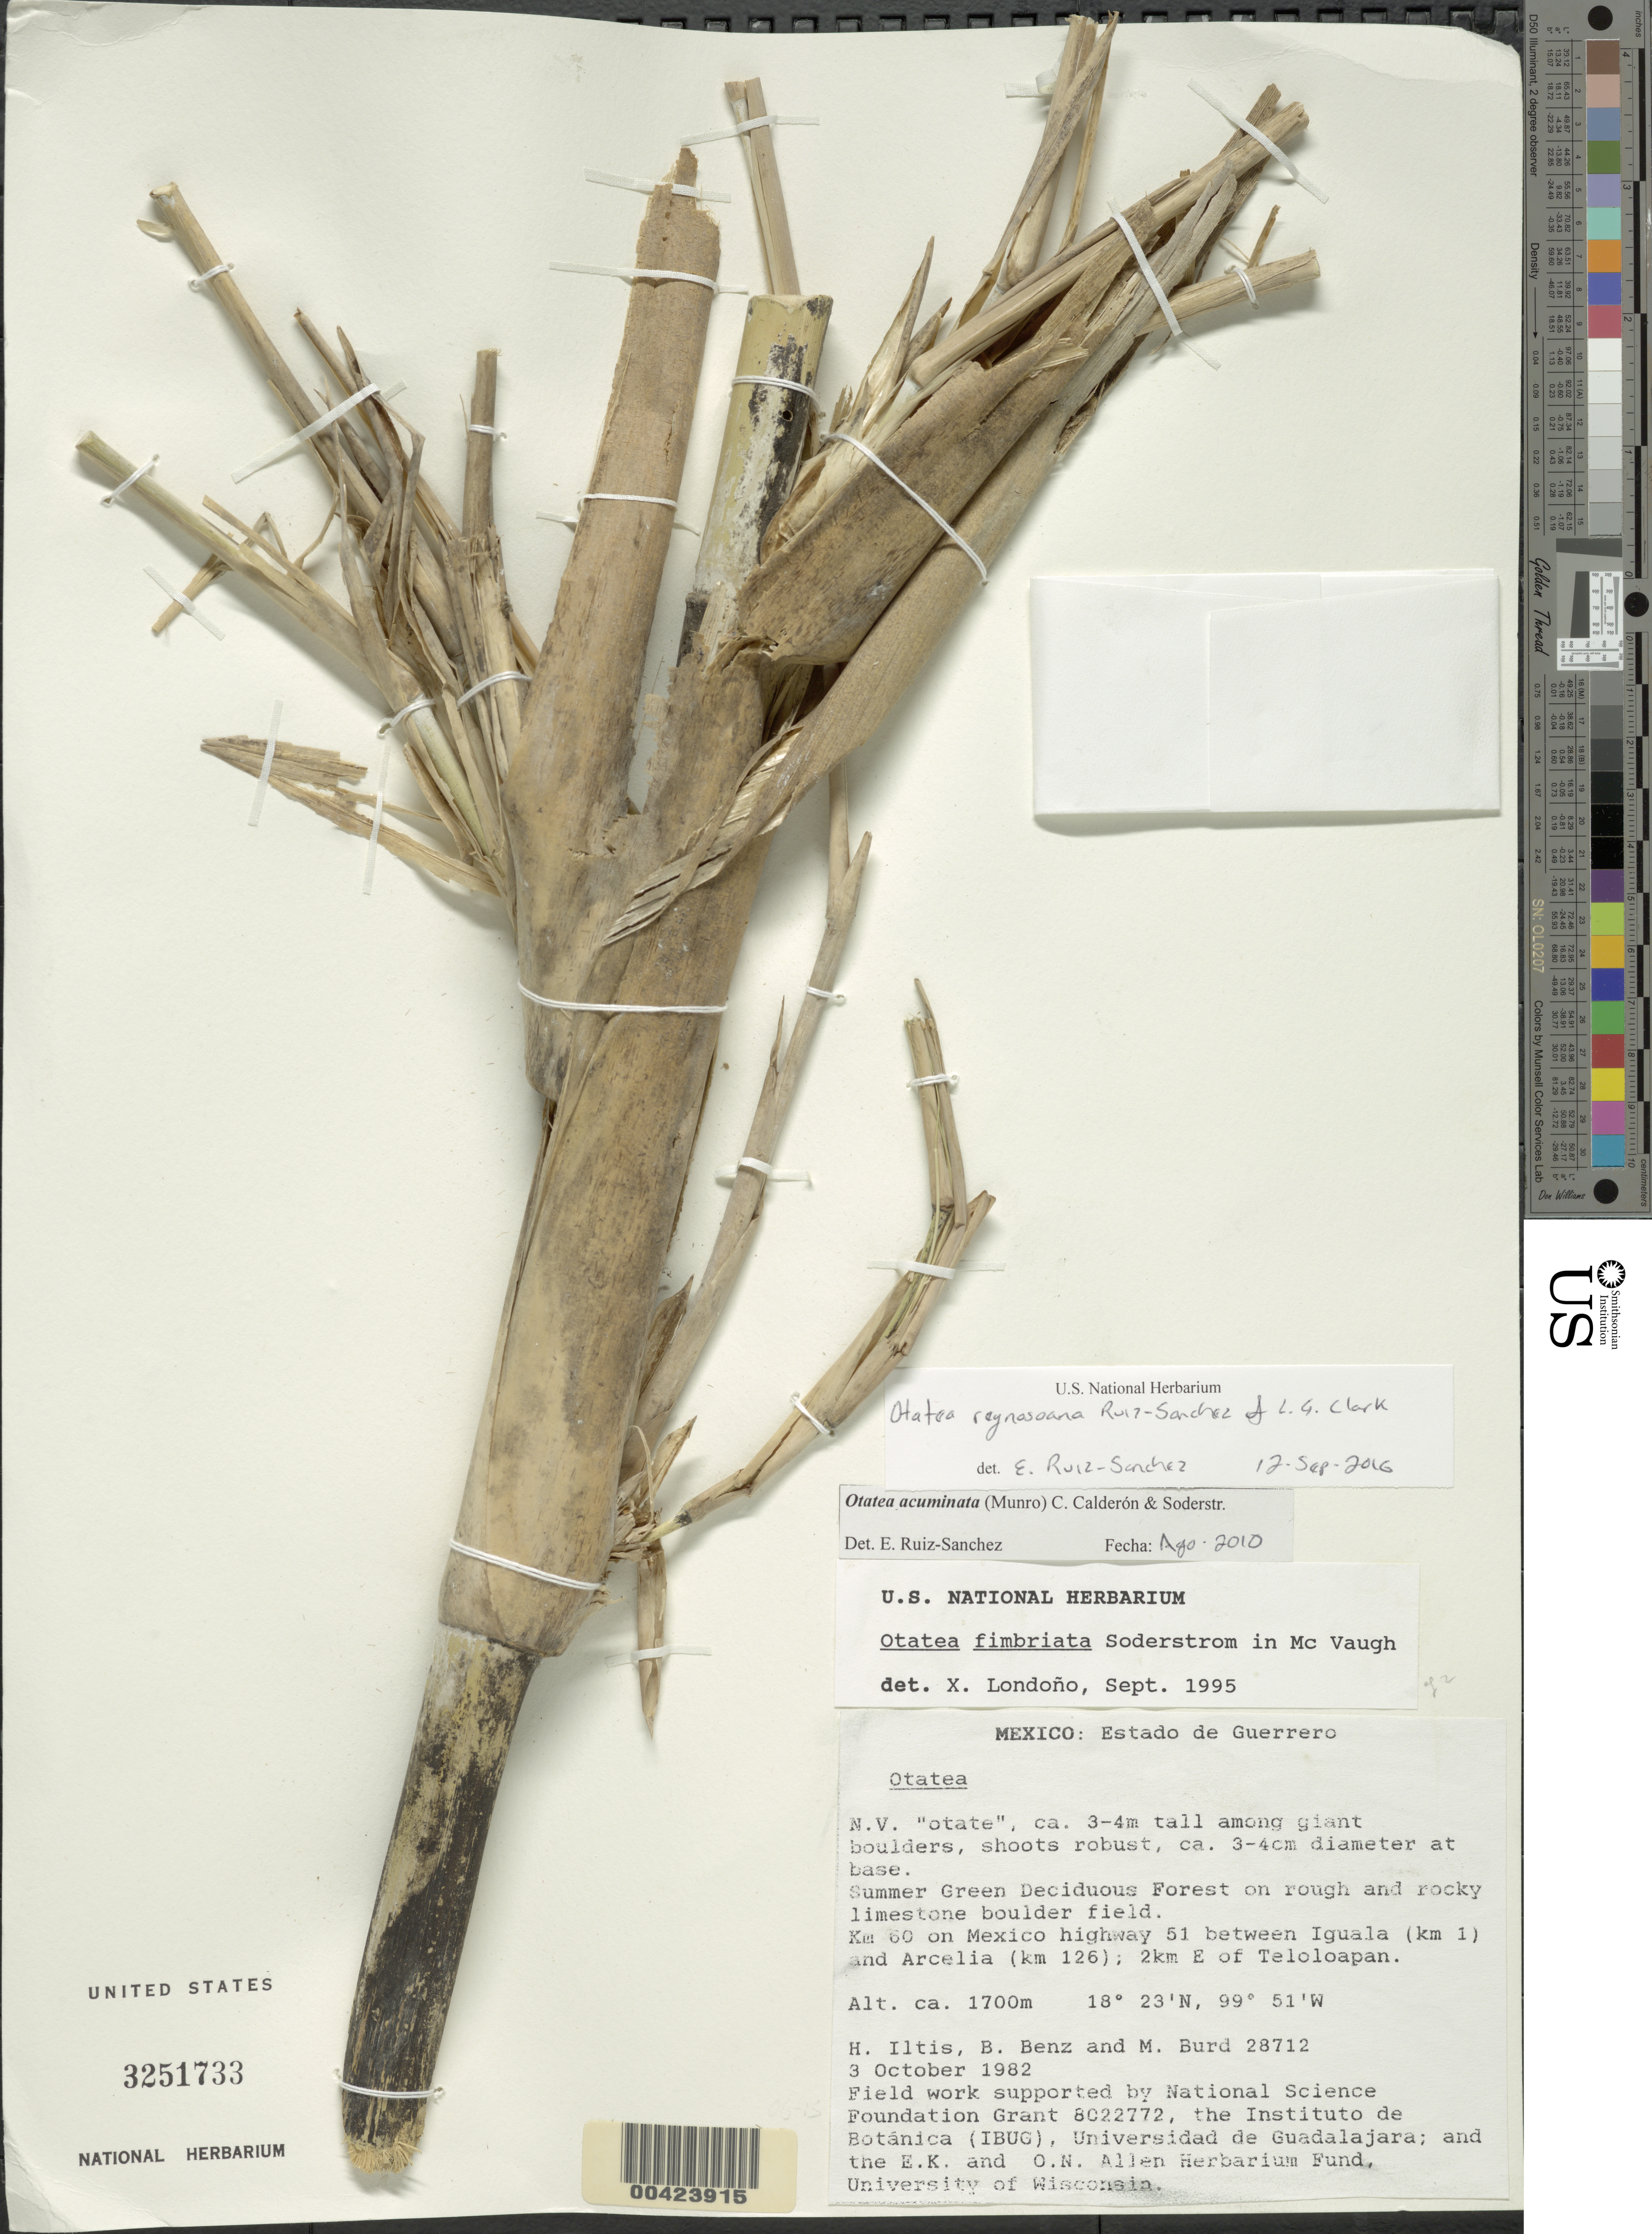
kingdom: Plantae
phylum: Tracheophyta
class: Liliopsida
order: Poales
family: Poaceae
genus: Otatea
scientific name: Otatea reynosoana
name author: Ruíz-Sanchez & L.G. Clark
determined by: Ruíz-Sanchez, E.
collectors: H. H. Iltis, B. F. Benz & M. Burd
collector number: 28712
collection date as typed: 03 Oct 1982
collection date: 1982-10-03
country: Mexico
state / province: Guerrero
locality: Teloloapan, 2 km E of; between Iguala (km 1) and Arcelia (km 126) on Mexico hwy 51, km 60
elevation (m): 1700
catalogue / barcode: US 3251733